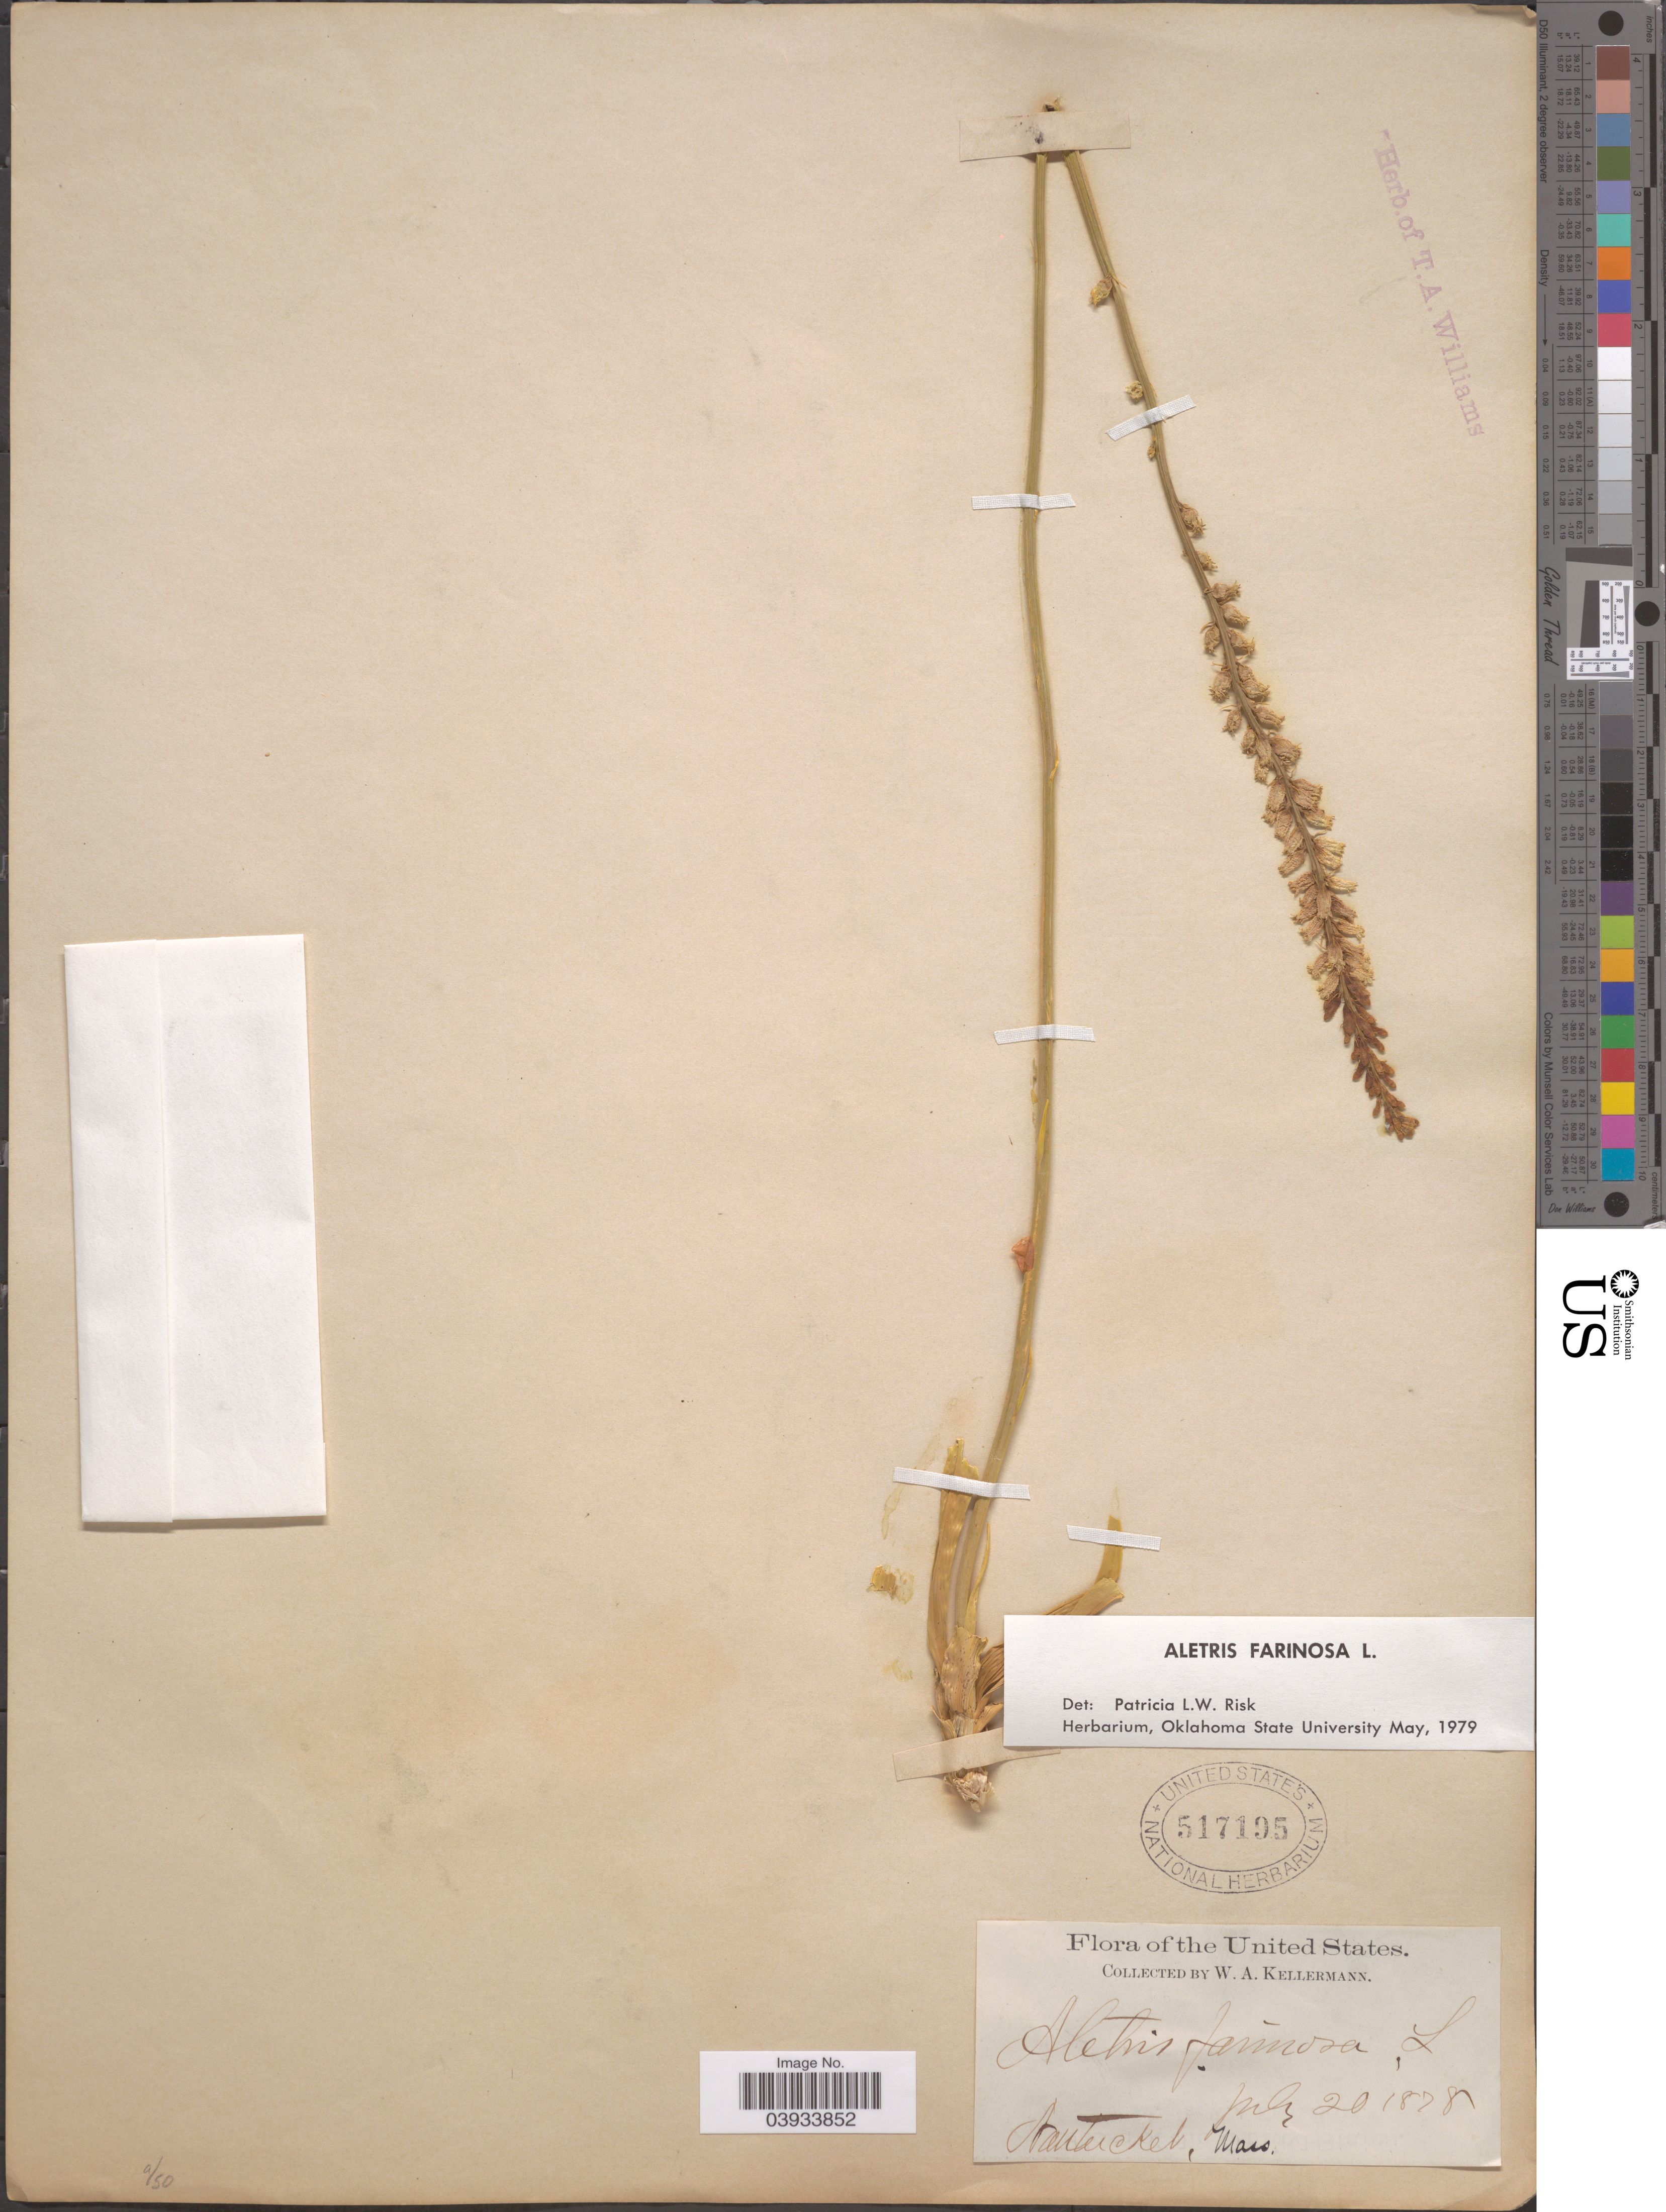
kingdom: Plantae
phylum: Tracheophyta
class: Liliopsida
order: Dioscoreales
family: Nartheciaceae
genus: Aletris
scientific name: Aletris farinosa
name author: L.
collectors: W. A. Kellermann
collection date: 1878-07-20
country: United States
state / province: Massachusetts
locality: Nantucket.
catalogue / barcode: US 517195